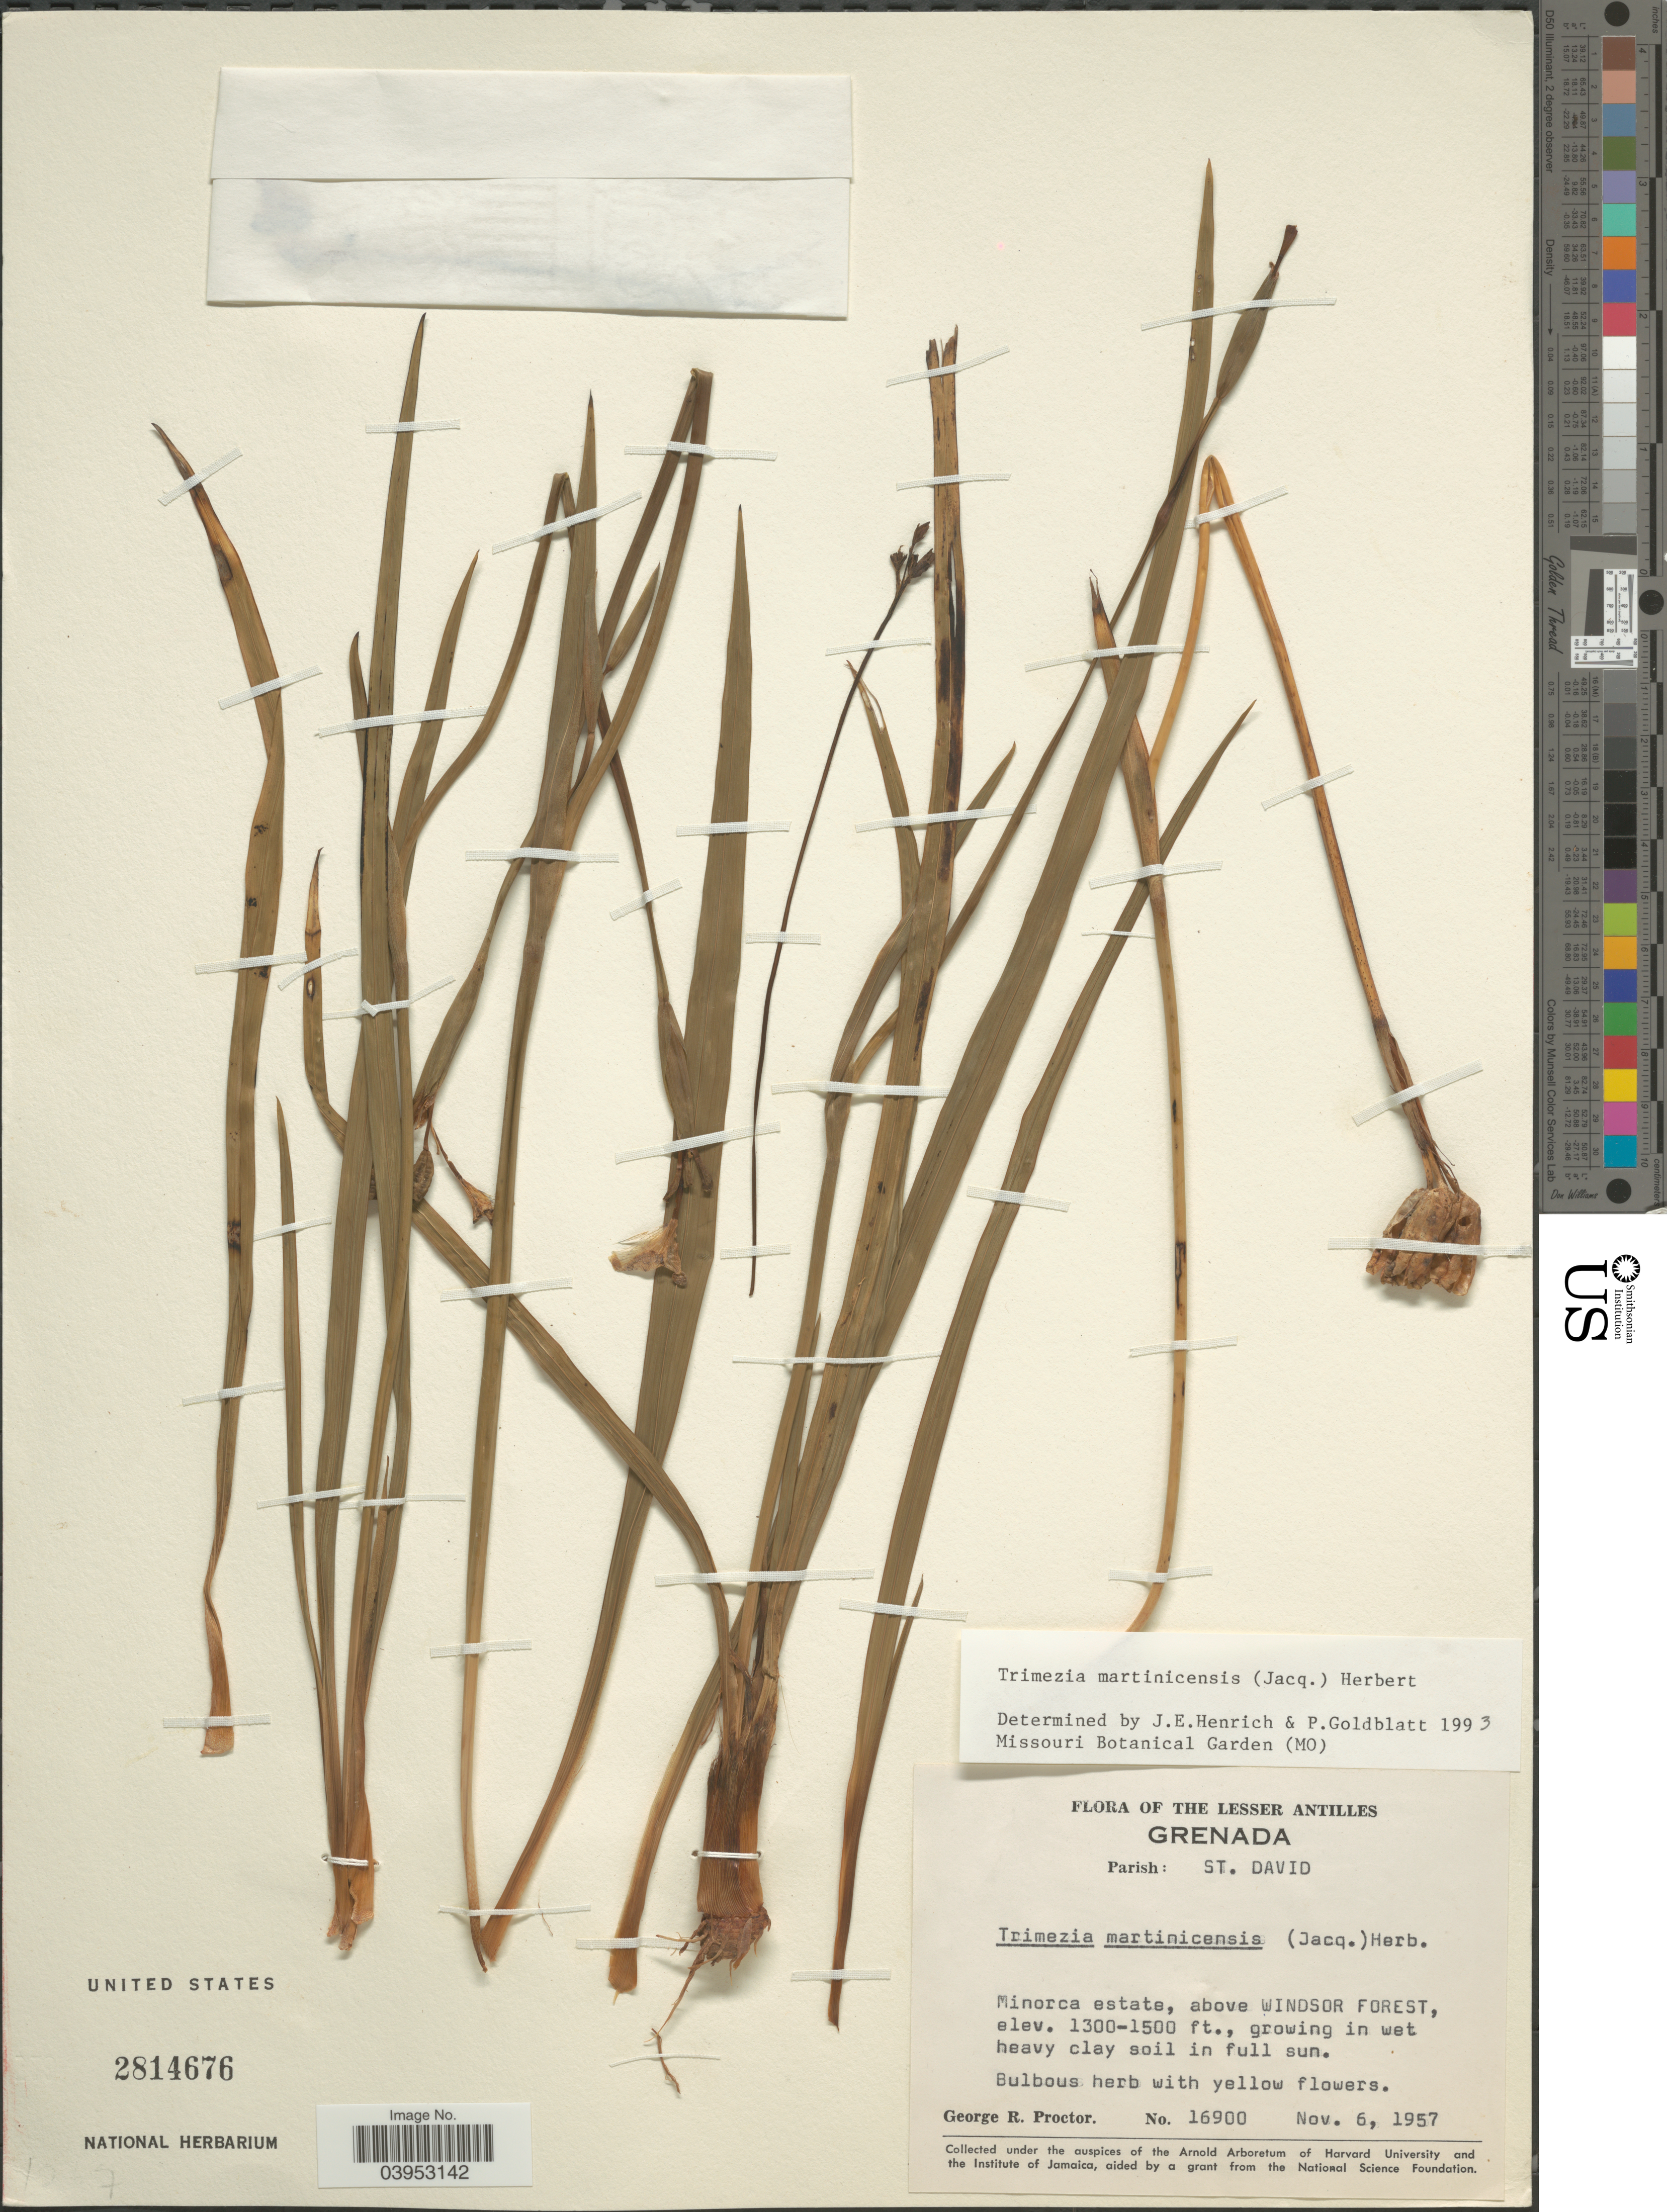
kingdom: Plantae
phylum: Tracheophyta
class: Liliopsida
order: Asparagales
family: Iridaceae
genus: Trimezia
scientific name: Trimezia martinicensis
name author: (Jacq.) Herb.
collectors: G. R. Proctor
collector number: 16900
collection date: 1957-11-06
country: Grenada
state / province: Saint David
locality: The Lesser Antilles. Parish: St. David. Minorca estate, above Windsor Forest.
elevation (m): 396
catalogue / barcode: US 2814676